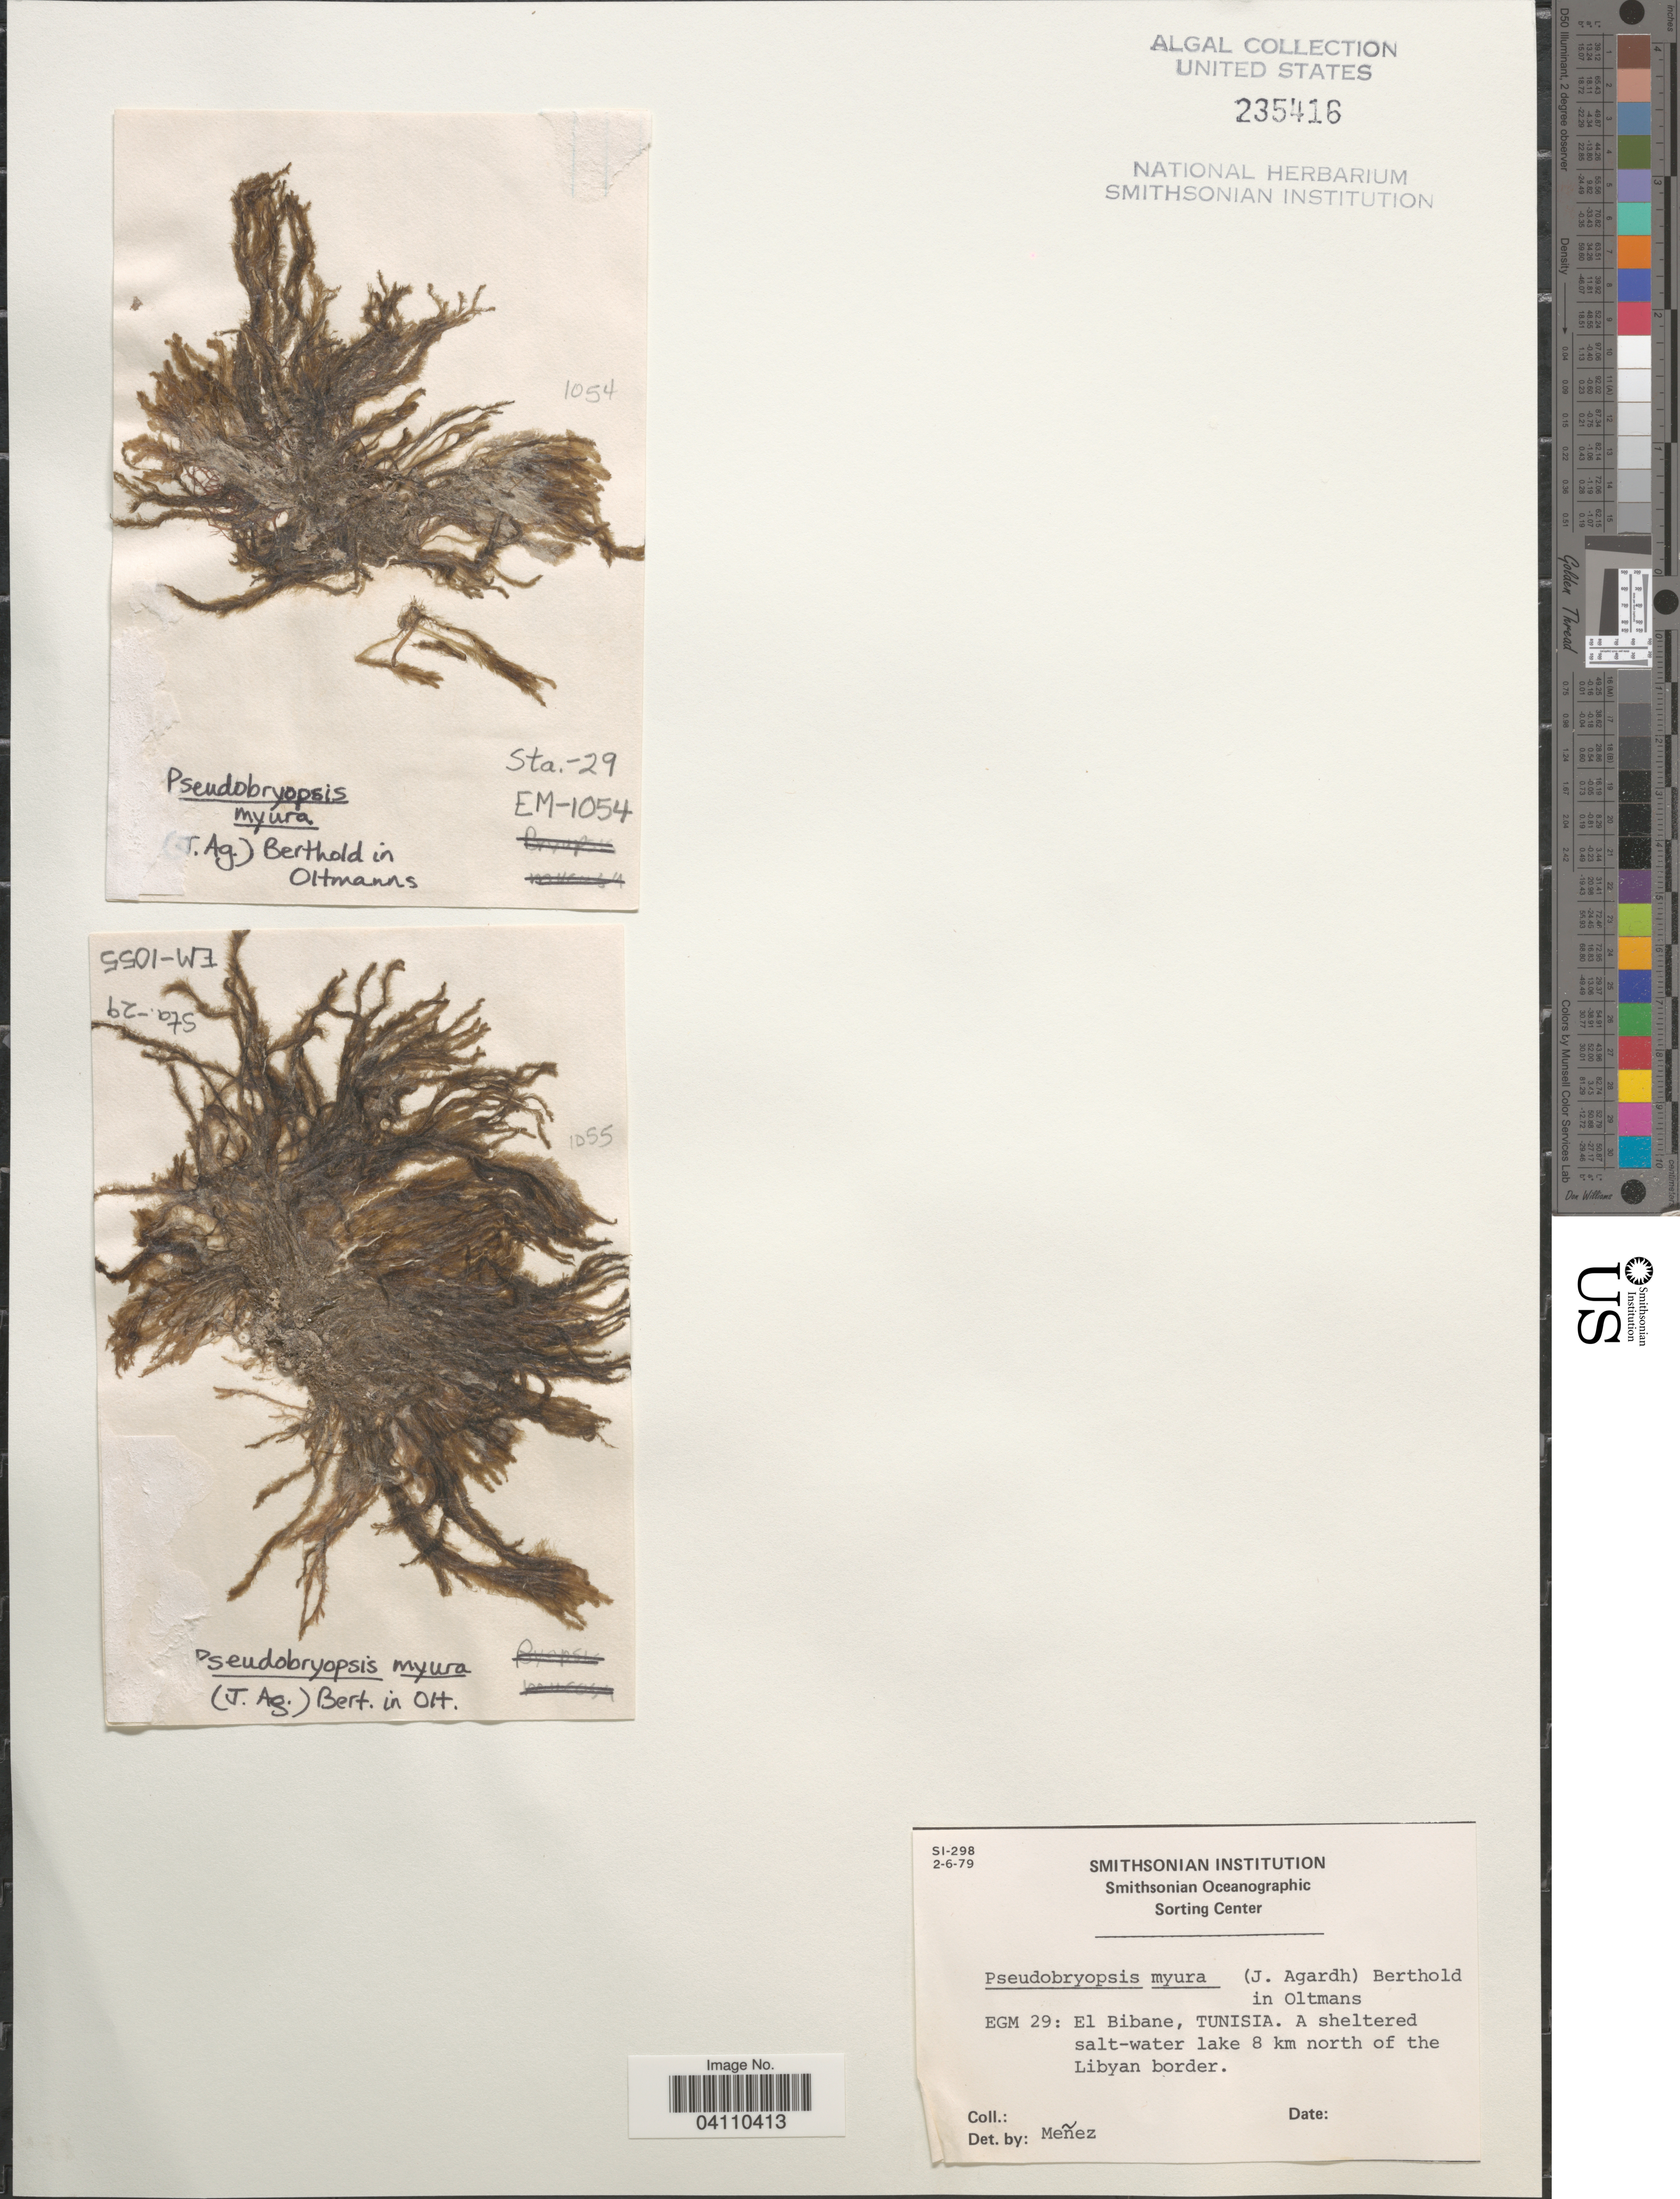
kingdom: Plantae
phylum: Chlorophyta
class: Ulvophyceae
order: Bryopsidales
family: Bryopsidaceae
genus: Pseudobryopsis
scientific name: Pseudobryopsis myura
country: Tunisia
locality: EGM 29: El Bibane, Tunisia. A sheltered salt-water lake 8 km north of the Libyan border.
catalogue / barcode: US 235416